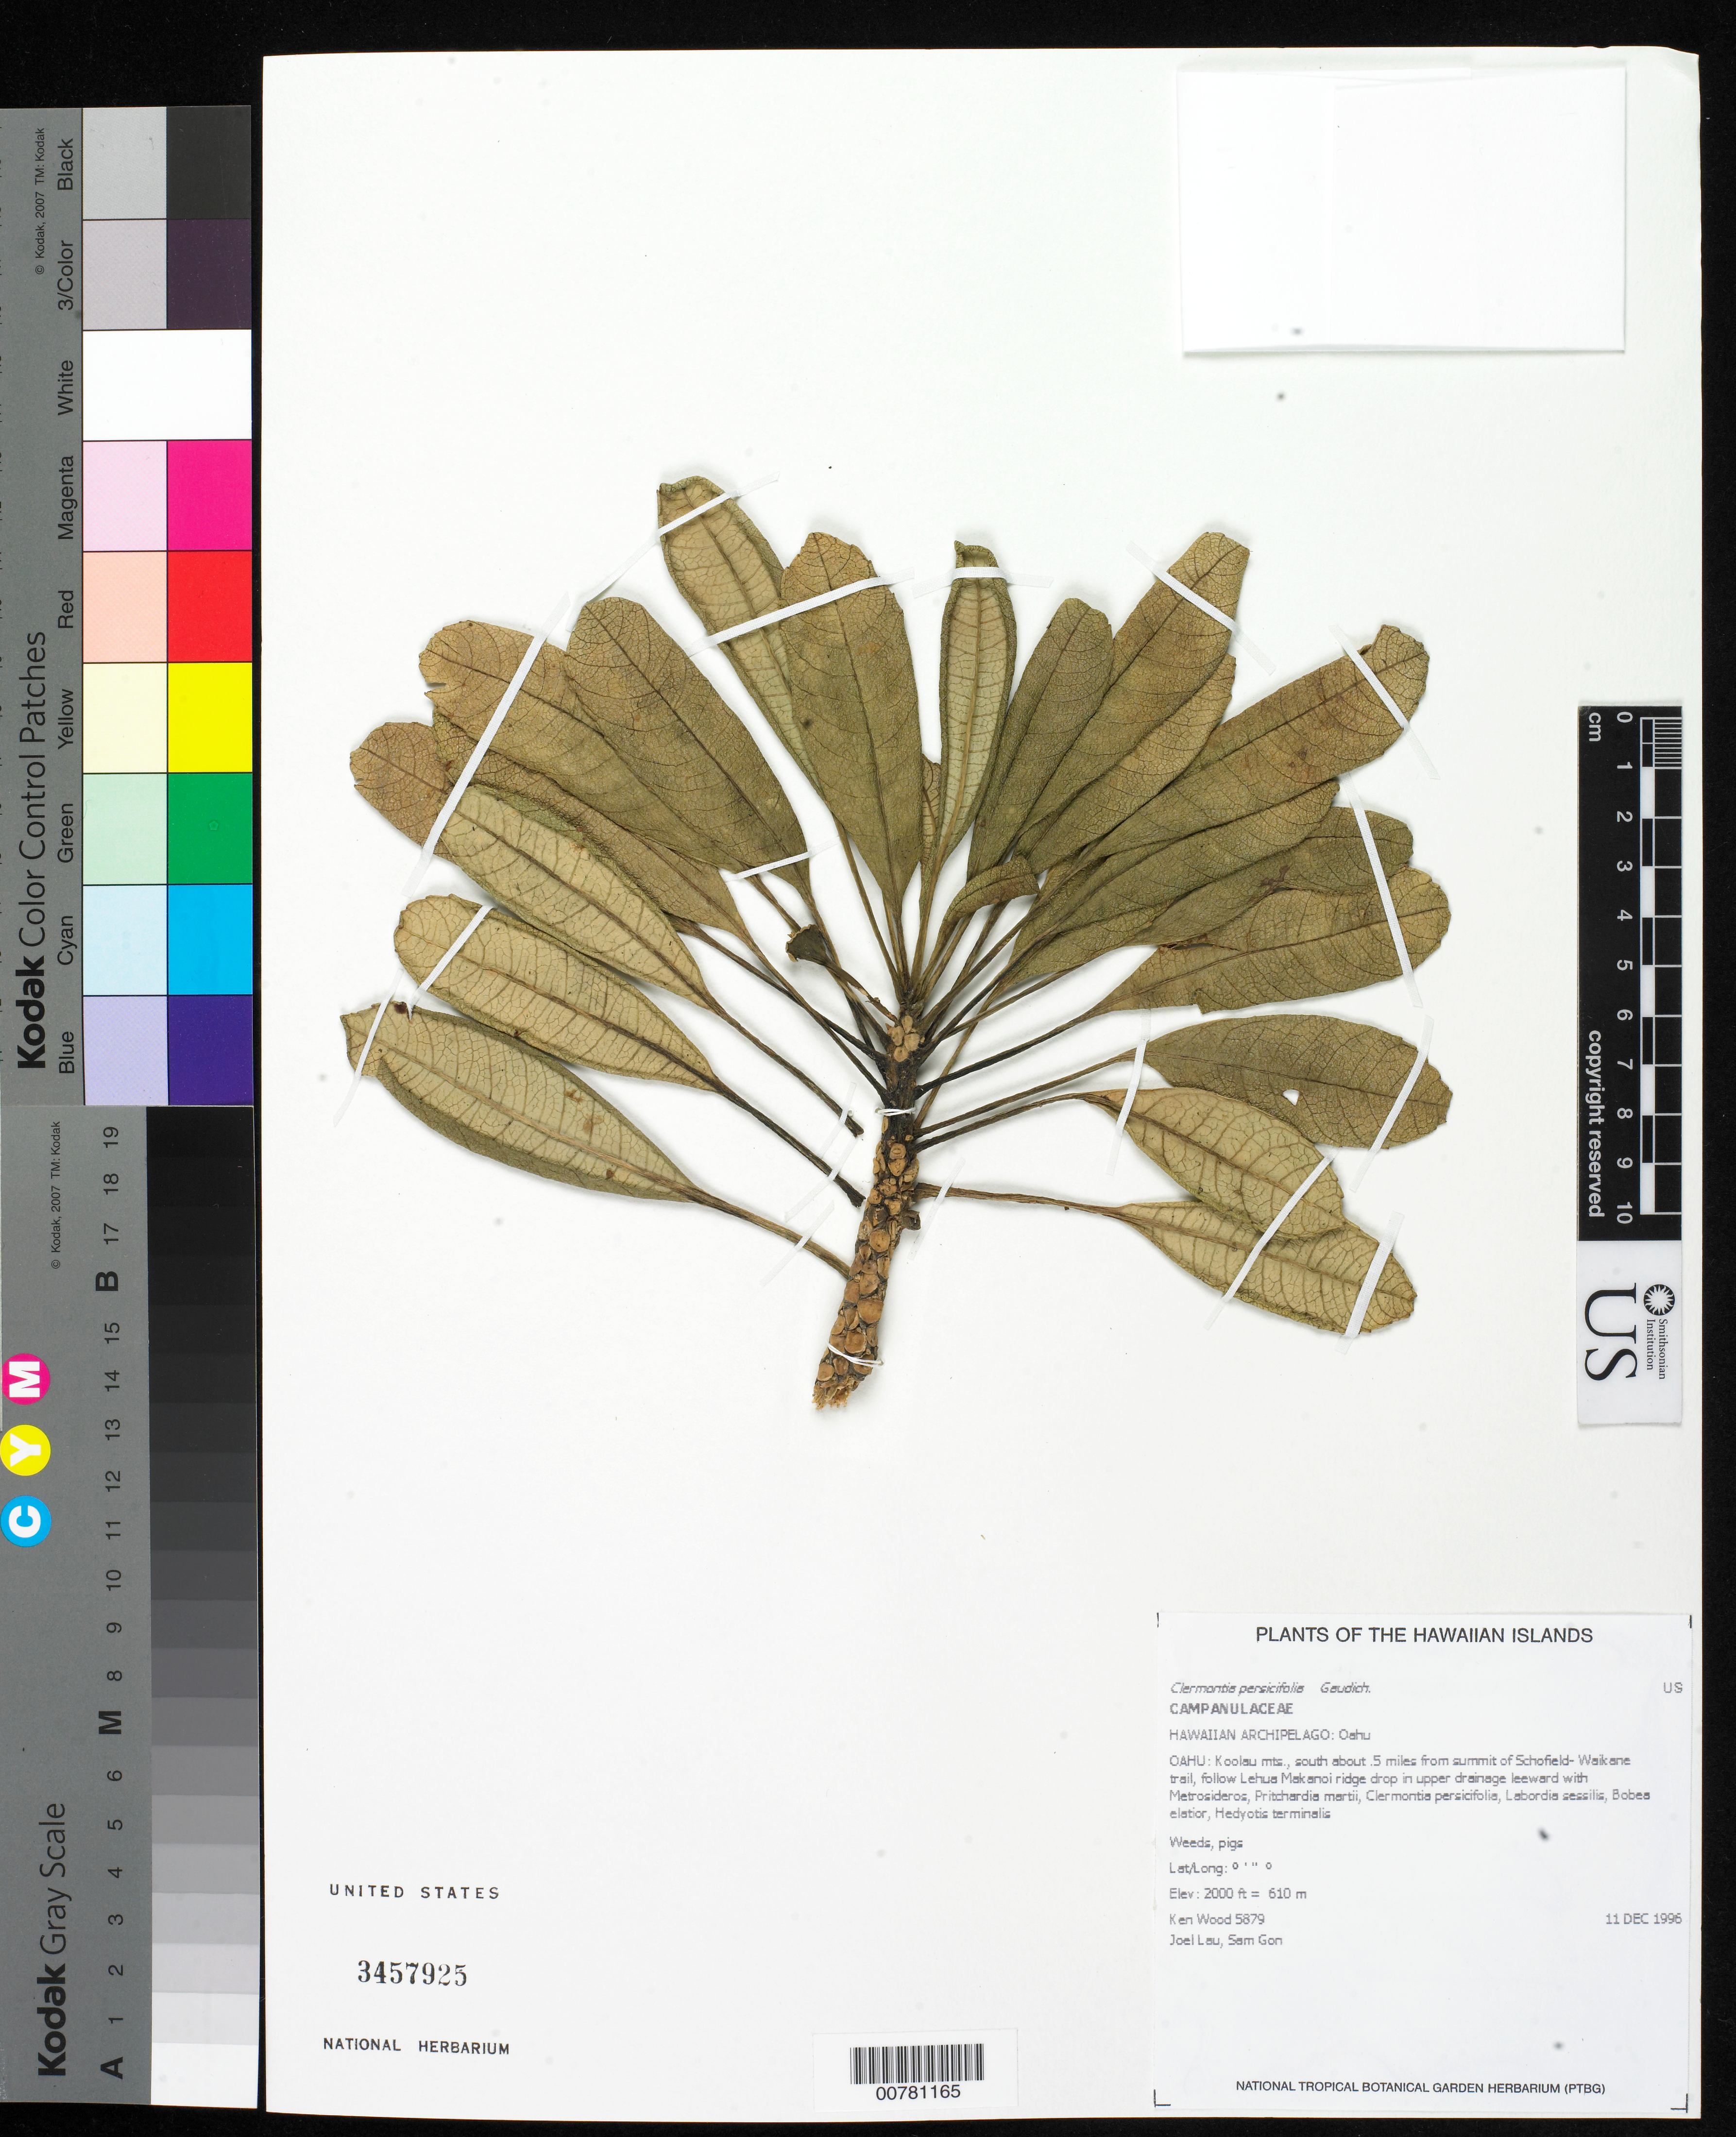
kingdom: Plantae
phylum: Tracheophyta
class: Magnoliopsida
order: Asterales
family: Campanulaceae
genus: Clermontia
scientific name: Clermontia persicifolia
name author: Gaudich.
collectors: K. R. Wood, J. Lau & S. Gon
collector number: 5879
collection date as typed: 11 Dec 1996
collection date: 1996-12-11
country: United States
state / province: Hawaii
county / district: Honolulu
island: Oahu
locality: Koolau mountains, south about .5 miles from summit of Schofield-Waikane trail, follow Lehua Makanoi ridge drop in upper drainage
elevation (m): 610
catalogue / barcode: US 3457925